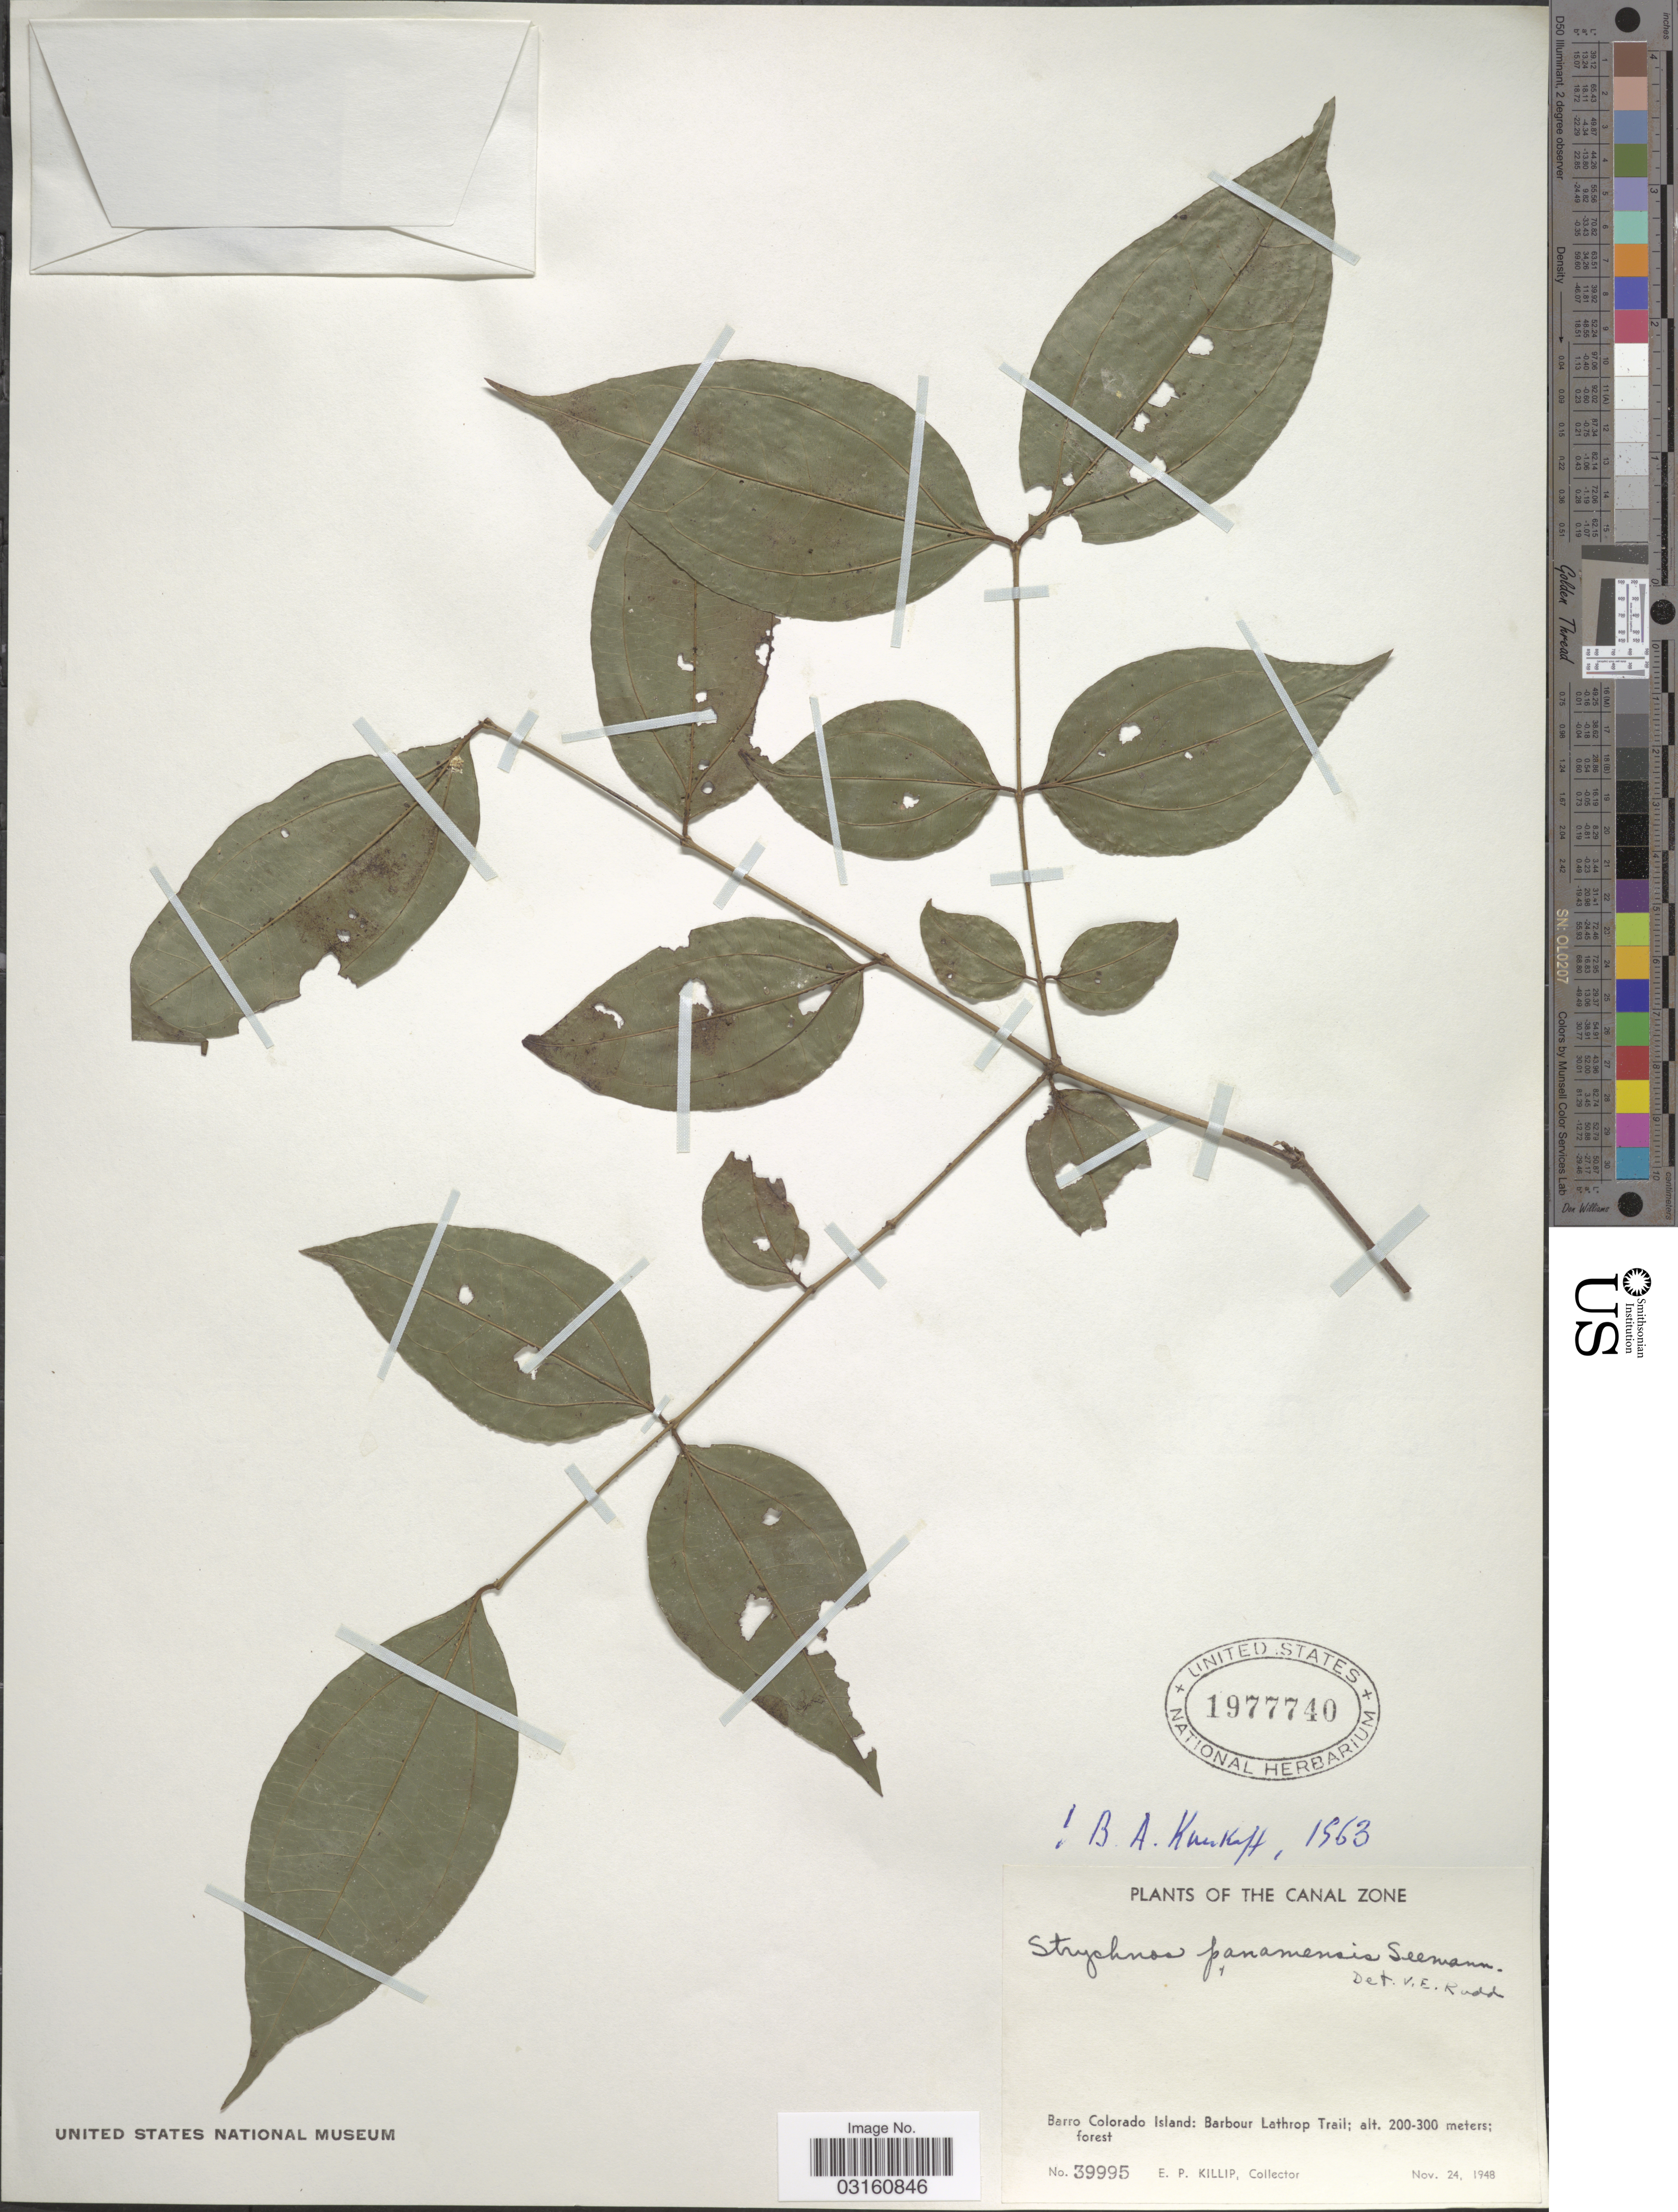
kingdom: Plantae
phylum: Tracheophyta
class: Magnoliopsida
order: Gentianales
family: Loganiaceae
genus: Strychnos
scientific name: Strychnos panamensis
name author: Seem.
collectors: E. P. Killip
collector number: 39995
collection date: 1948-11-24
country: Panama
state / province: Panamá Oeste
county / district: Canal Zone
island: Barro Colorado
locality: The Canal Zone. Barro Colorado Island: Barbour Lathrop Trail.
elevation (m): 200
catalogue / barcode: US 1977740